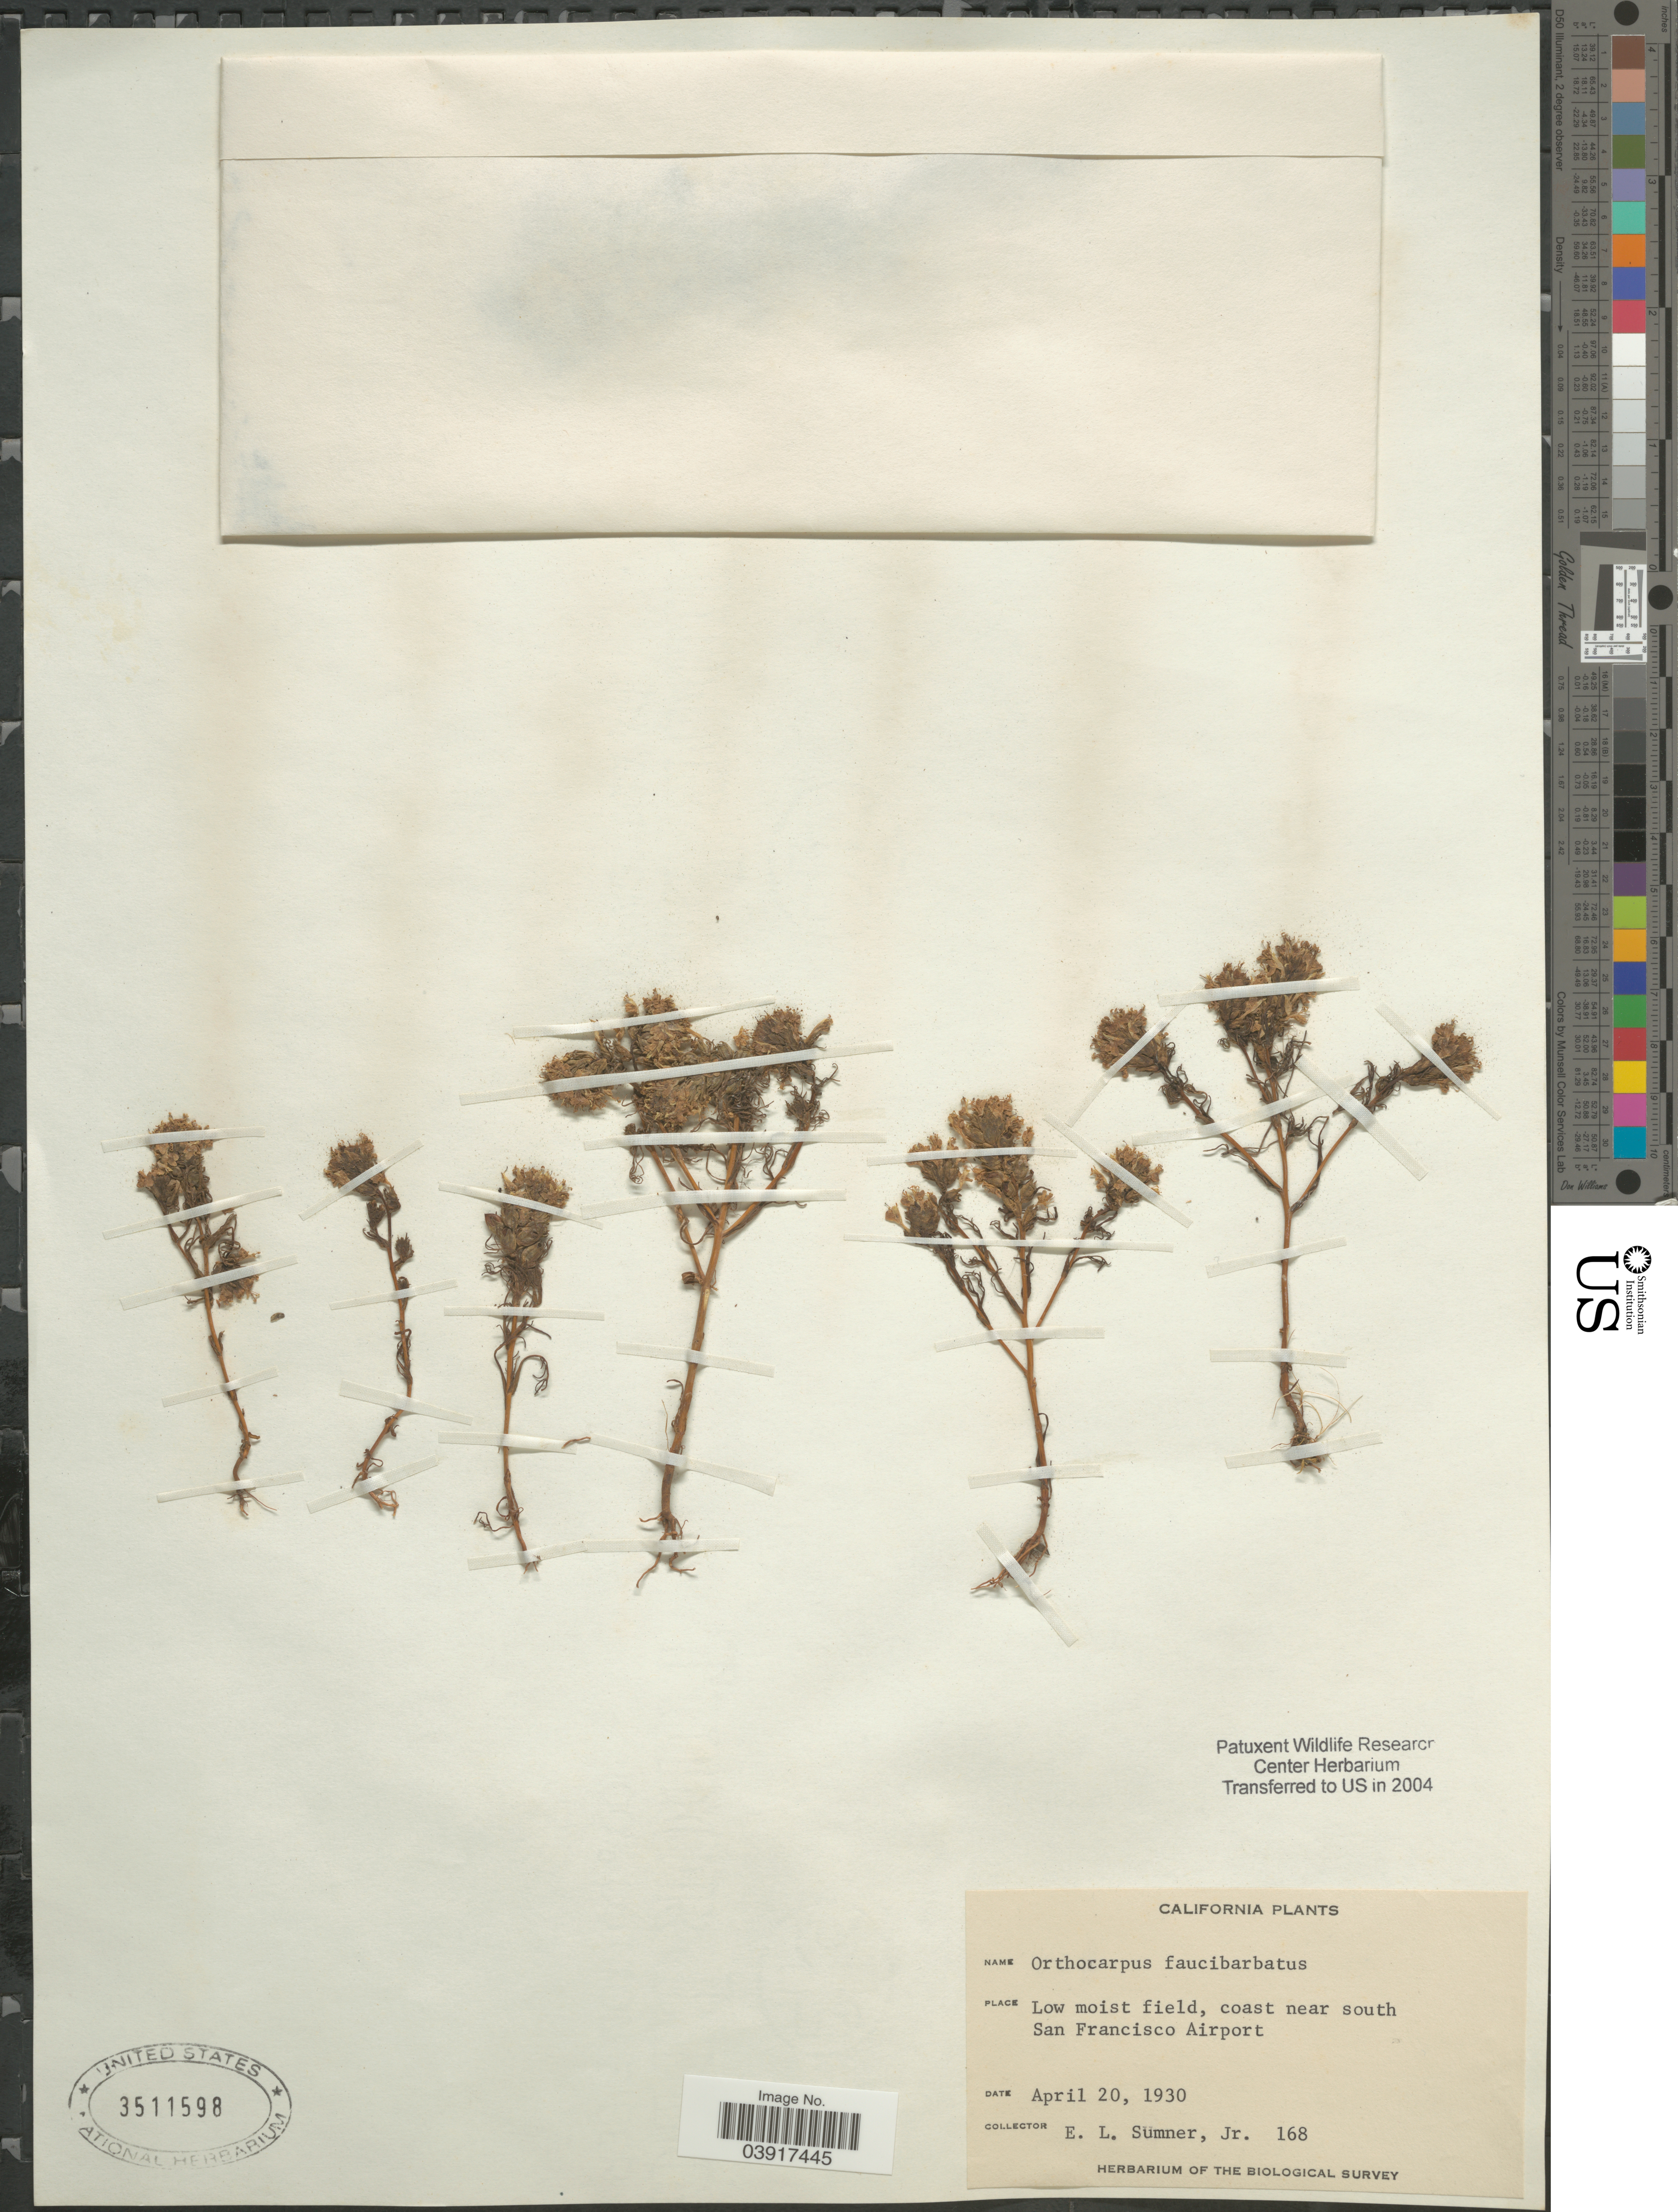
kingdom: Plantae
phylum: Tracheophyta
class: Magnoliopsida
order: Lamiales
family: Orobanchaceae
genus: Orthocarpus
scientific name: Orthocarpus faucibarbatus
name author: A. Gray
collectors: E. Sumner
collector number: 168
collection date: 1930-04-20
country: United States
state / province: California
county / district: San Francisco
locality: Coast near south San Francisco Airport.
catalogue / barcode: US 3511598